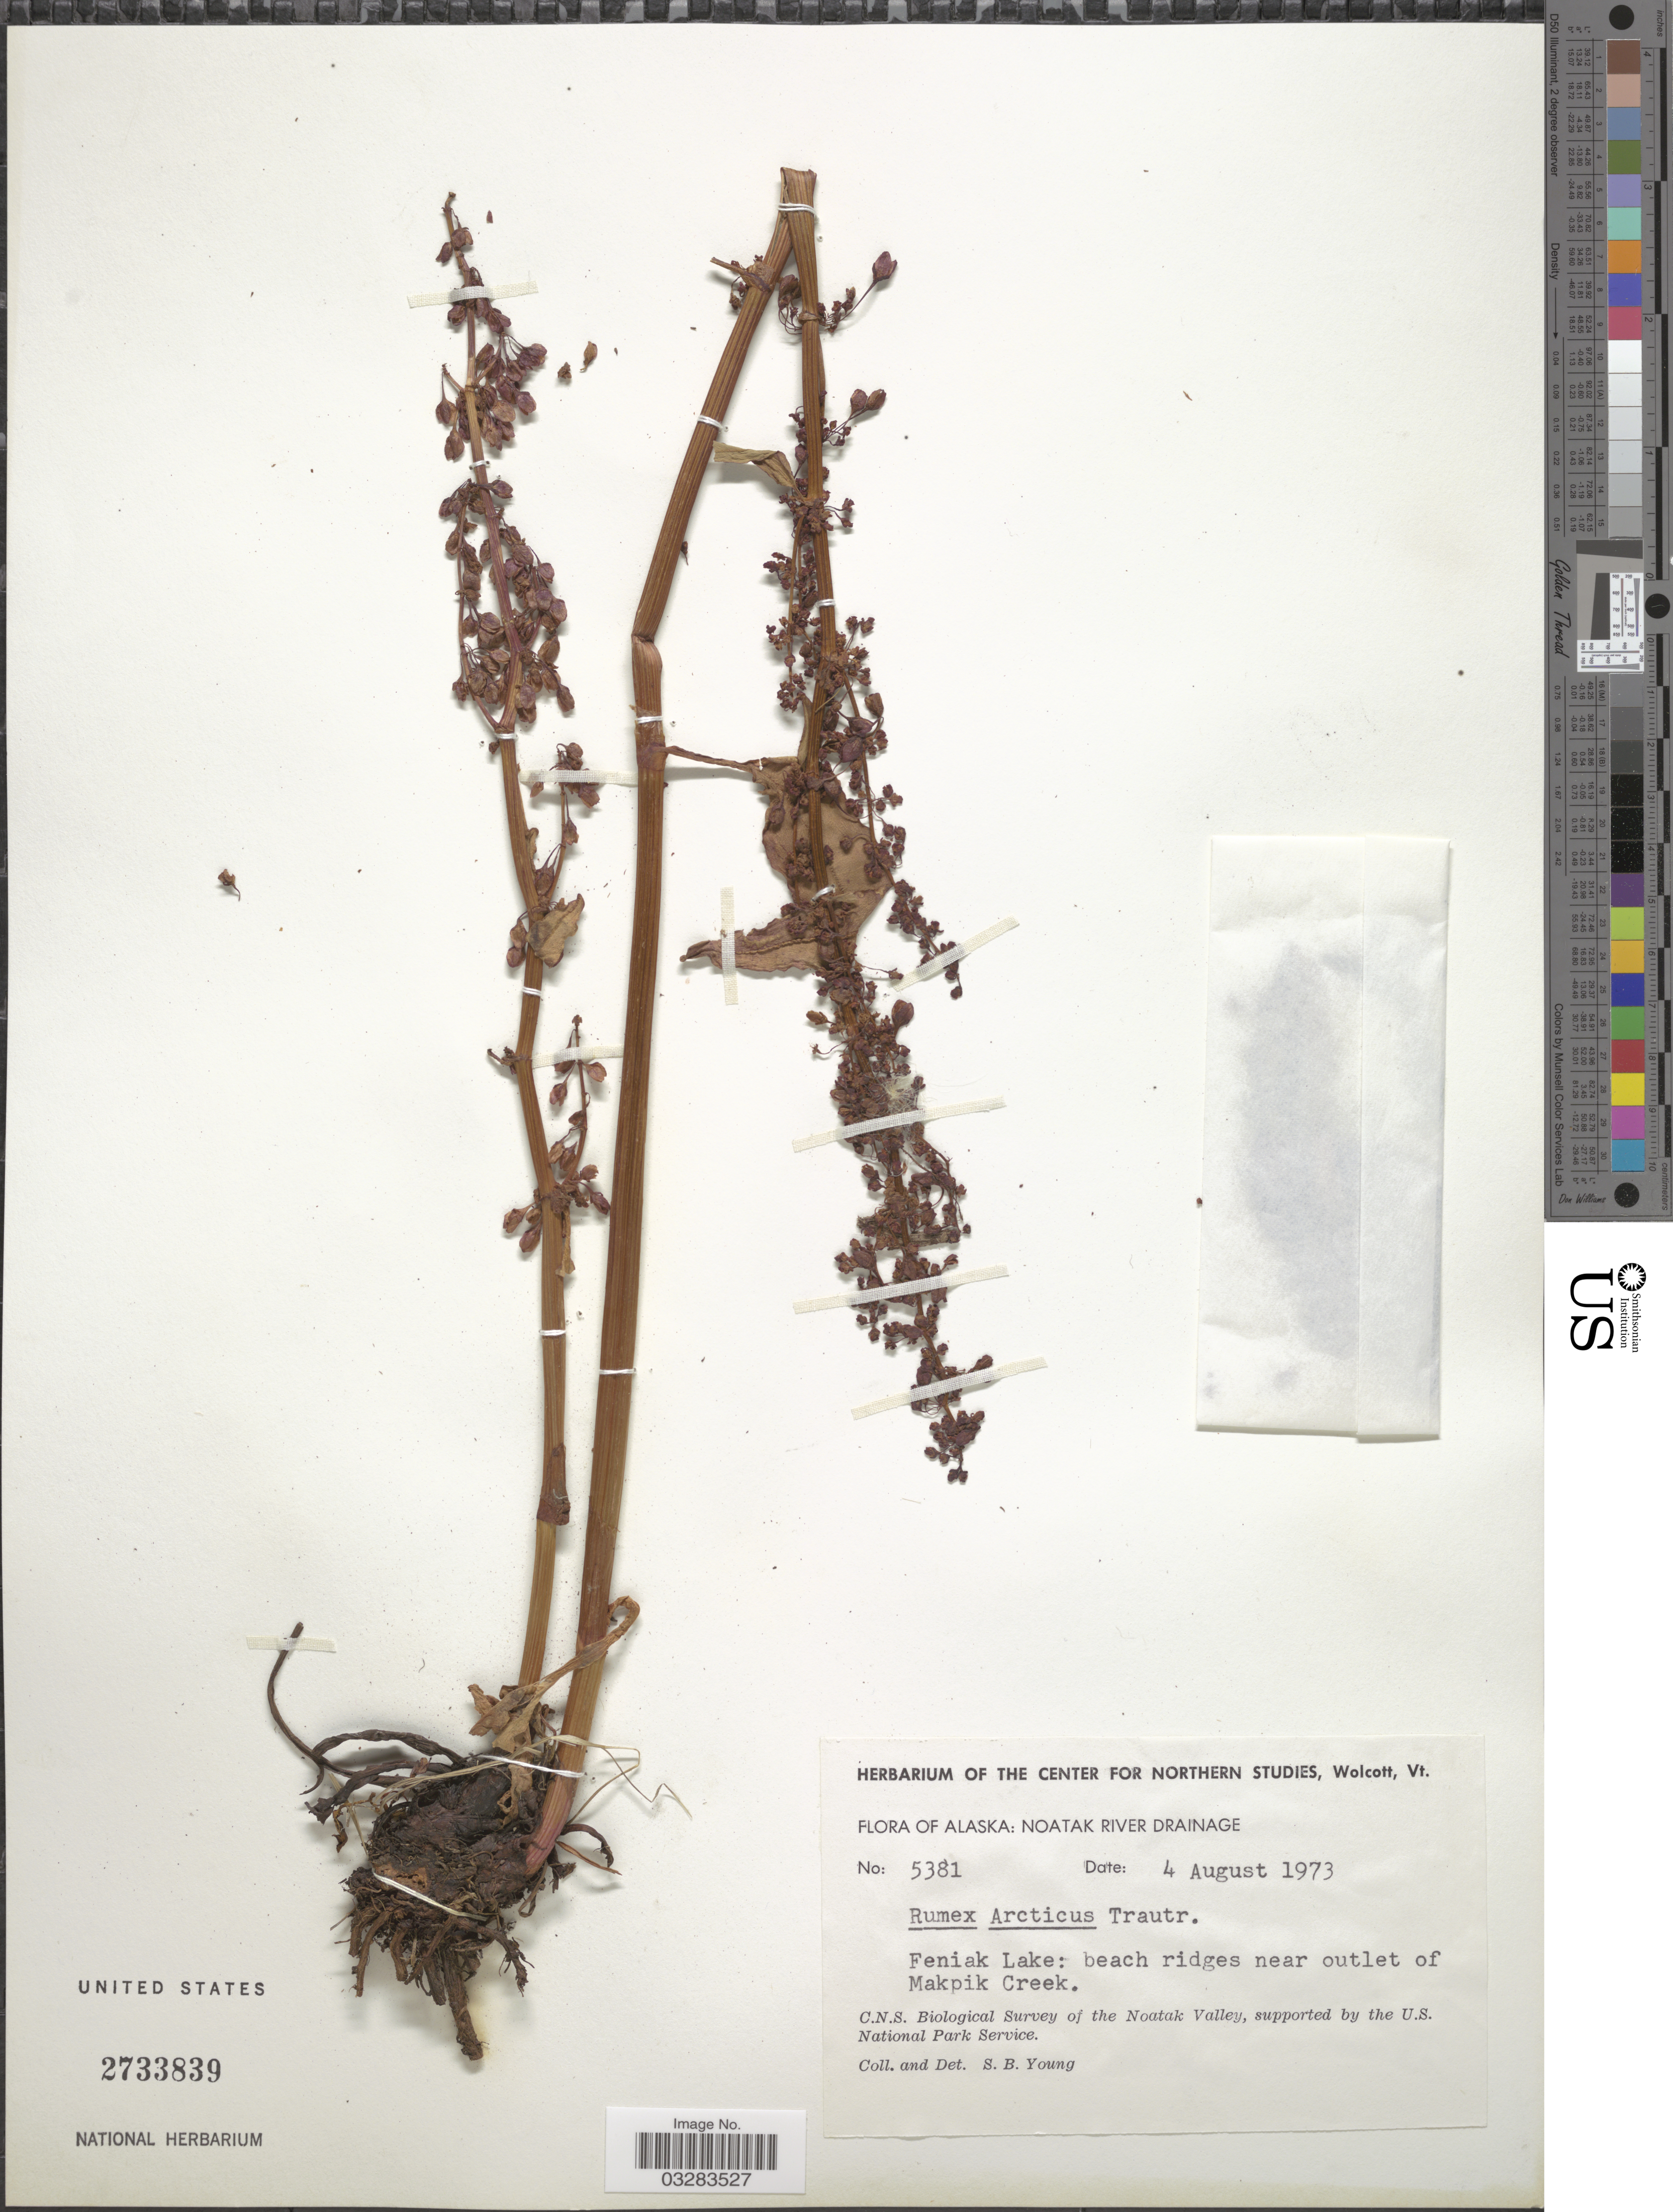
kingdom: Plantae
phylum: Tracheophyta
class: Magnoliopsida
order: Caryophyllales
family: Polygonaceae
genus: Rumex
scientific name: Rumex arcticus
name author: Trautv.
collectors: S. Young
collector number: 5381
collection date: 1973-08-04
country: United States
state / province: Alaska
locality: Noatak River Drainage. Feniak Lake: beach ridges near outlet of Makpik Creek. Noatak Valley.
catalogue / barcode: US 2733839